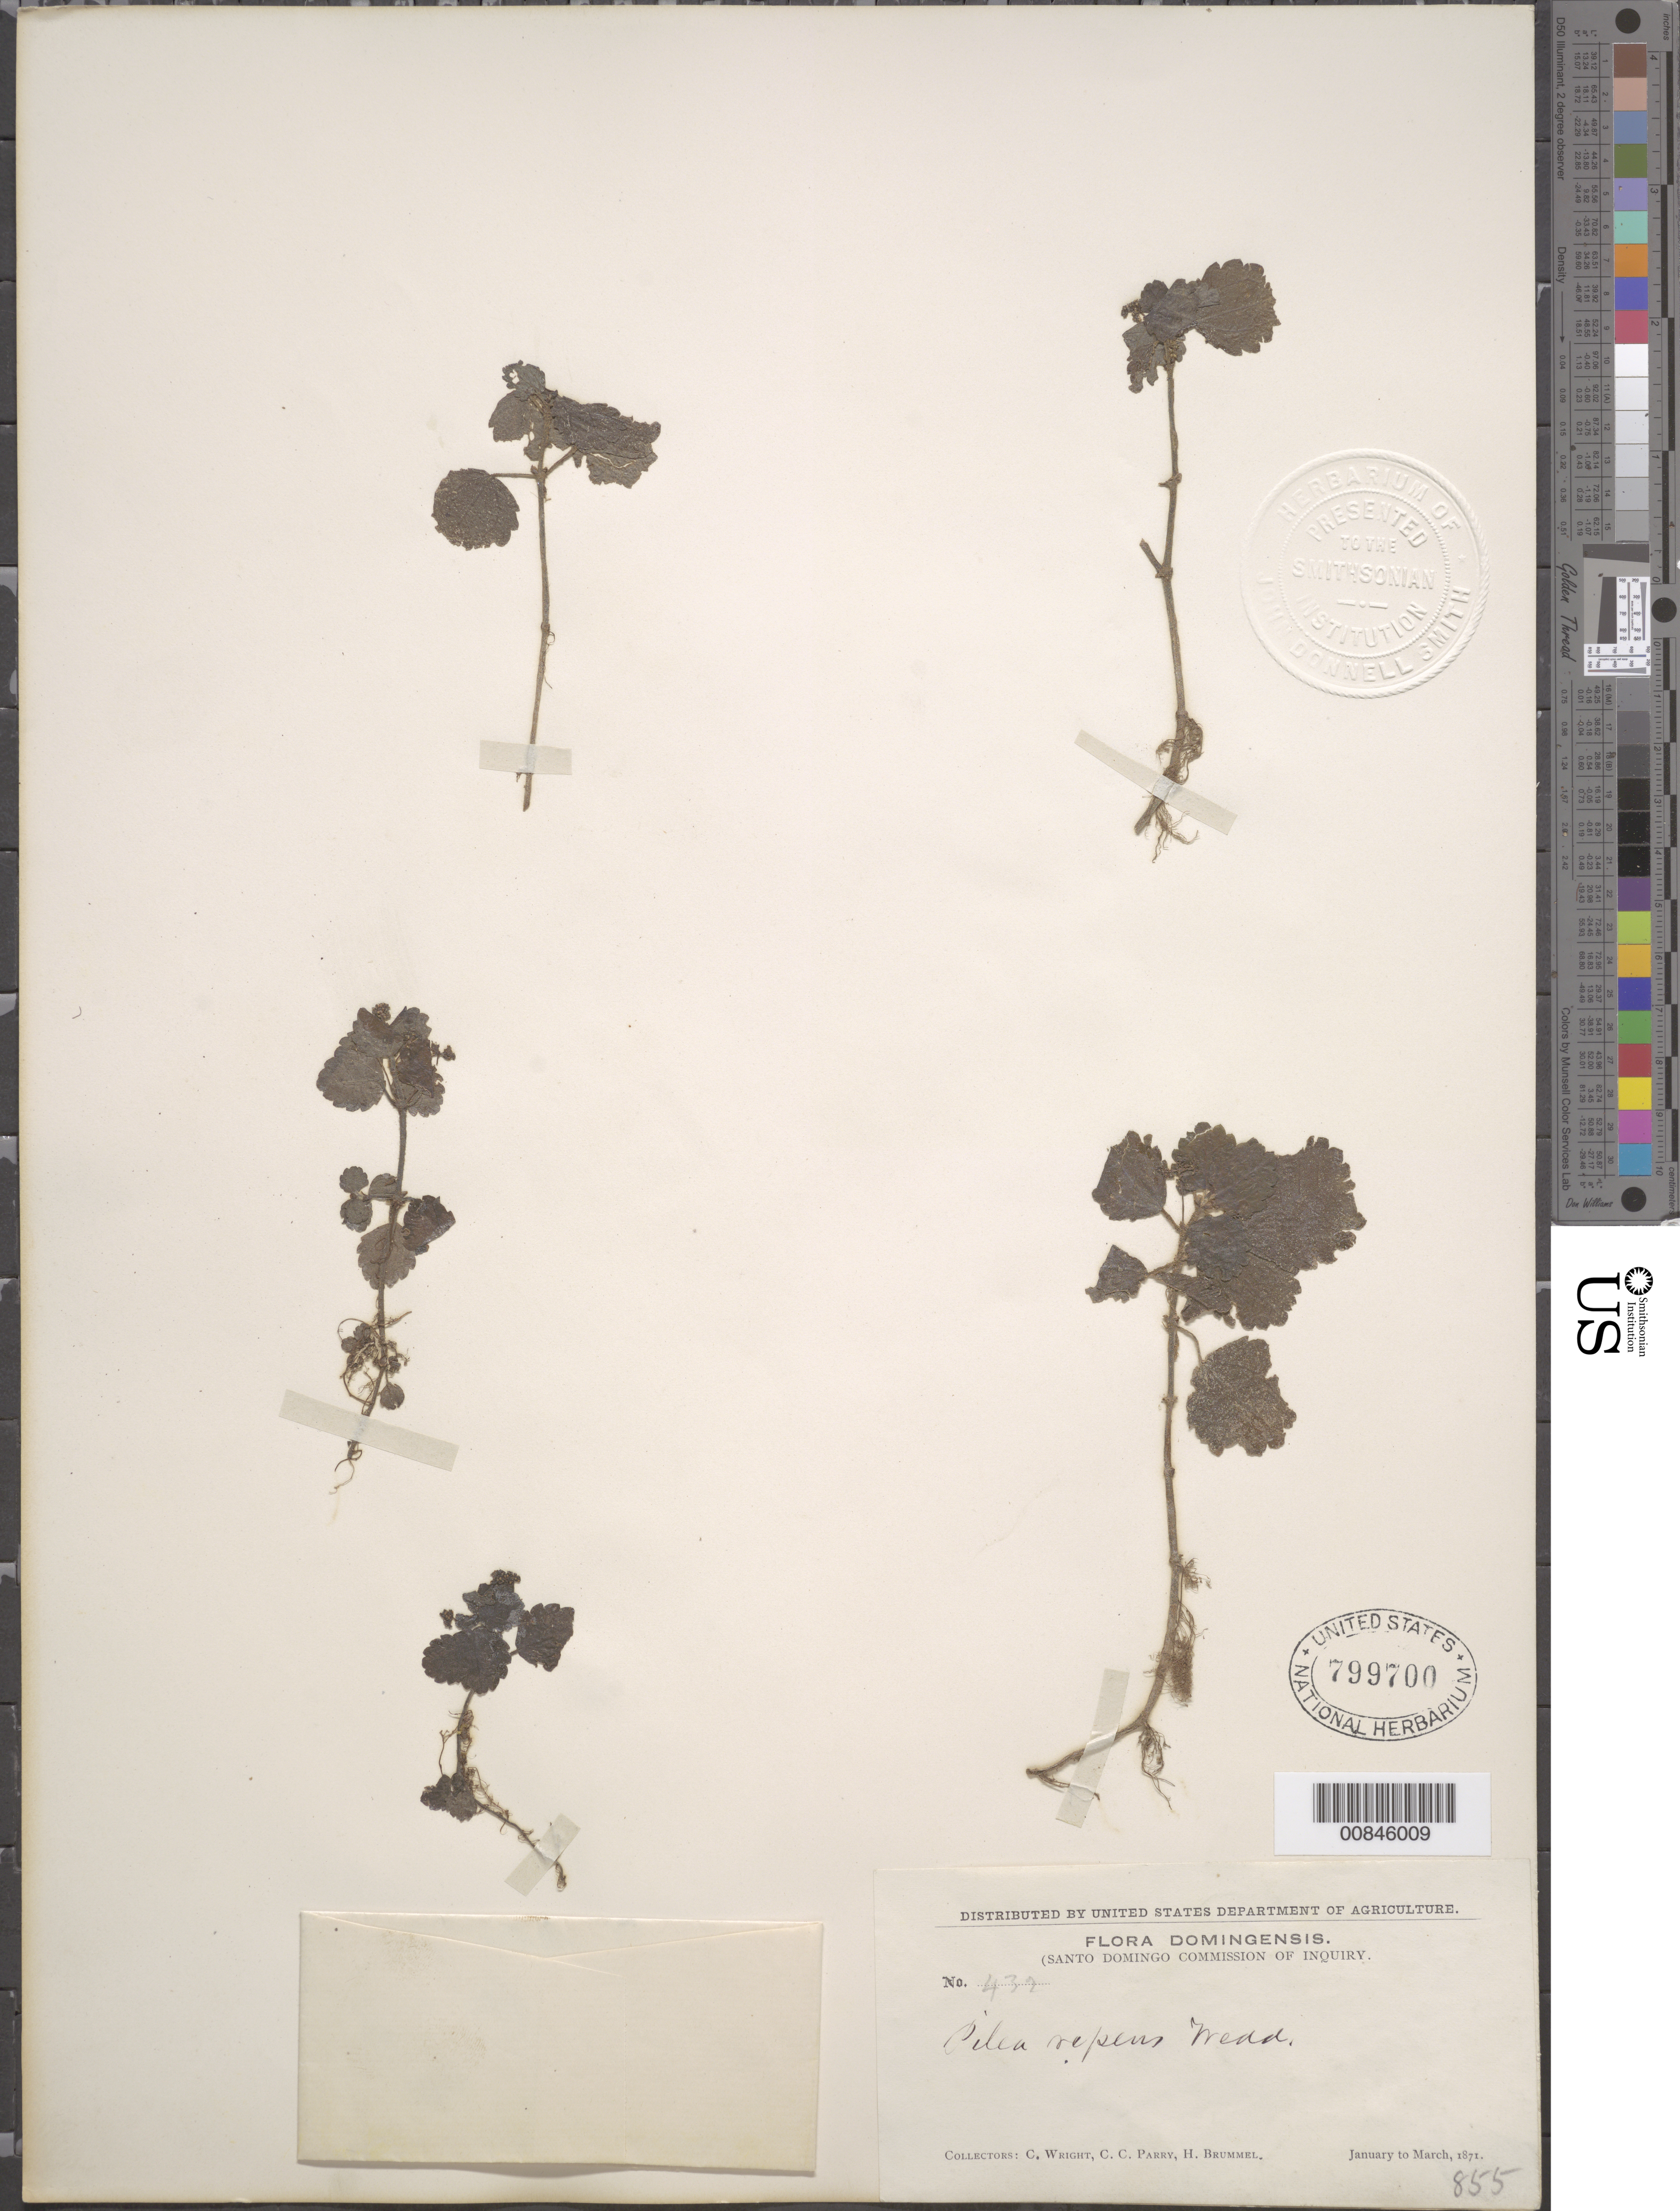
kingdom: Plantae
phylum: Tracheophyta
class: Magnoliopsida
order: Rosales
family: Urticaceae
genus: Pilea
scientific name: Pilea repens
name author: (Sw.) Wedd.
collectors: C. Wright, C. C. Parry & H. Brummel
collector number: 432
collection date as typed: Jan 1871 to -- Mar 1871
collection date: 1871-01/1871-03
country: Dominican Republic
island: Hispaniola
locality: Dominican Republic.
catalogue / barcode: US 799700